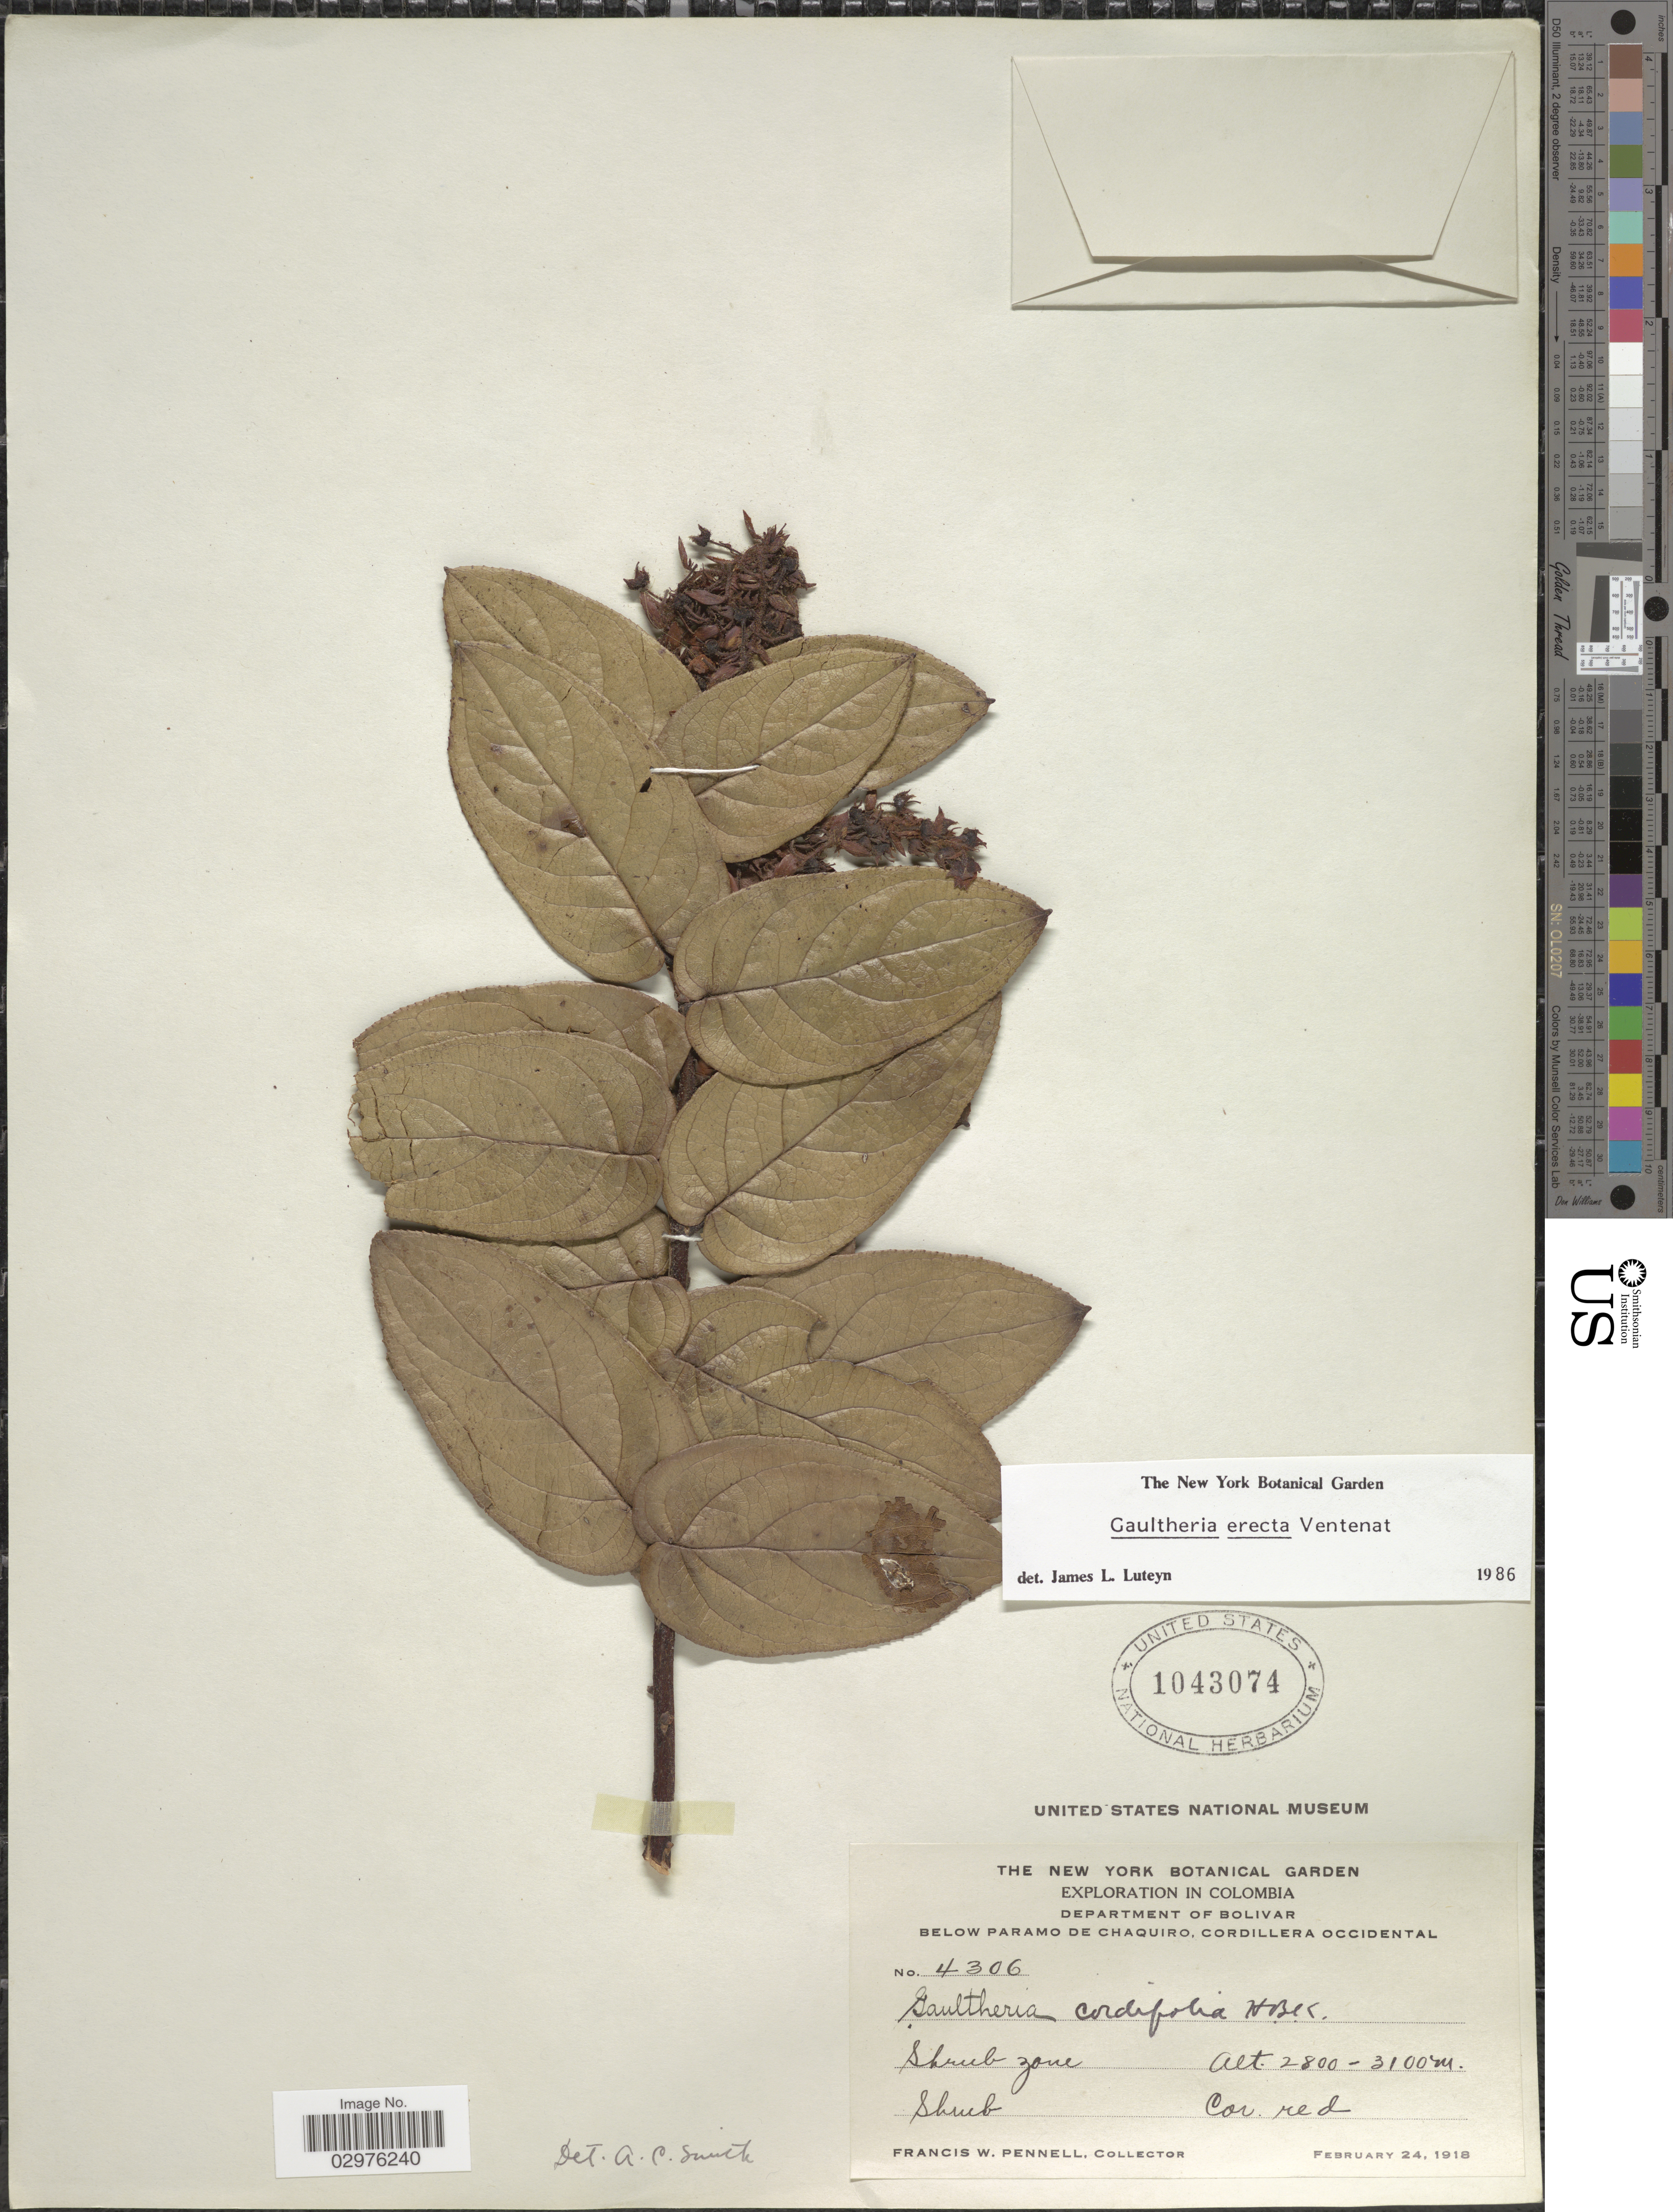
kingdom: Plantae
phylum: Tracheophyta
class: Magnoliopsida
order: Ericales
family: Ericaceae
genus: Gaultheria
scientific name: Gaultheria erecta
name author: Vent.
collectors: F. W. Pennell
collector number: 4306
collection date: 1918-02-24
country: Colombia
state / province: Bolívar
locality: Department of Bolivar. Below Paramo de Chaquiro, Cordillera Occidental.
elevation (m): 2800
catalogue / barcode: US 1043074